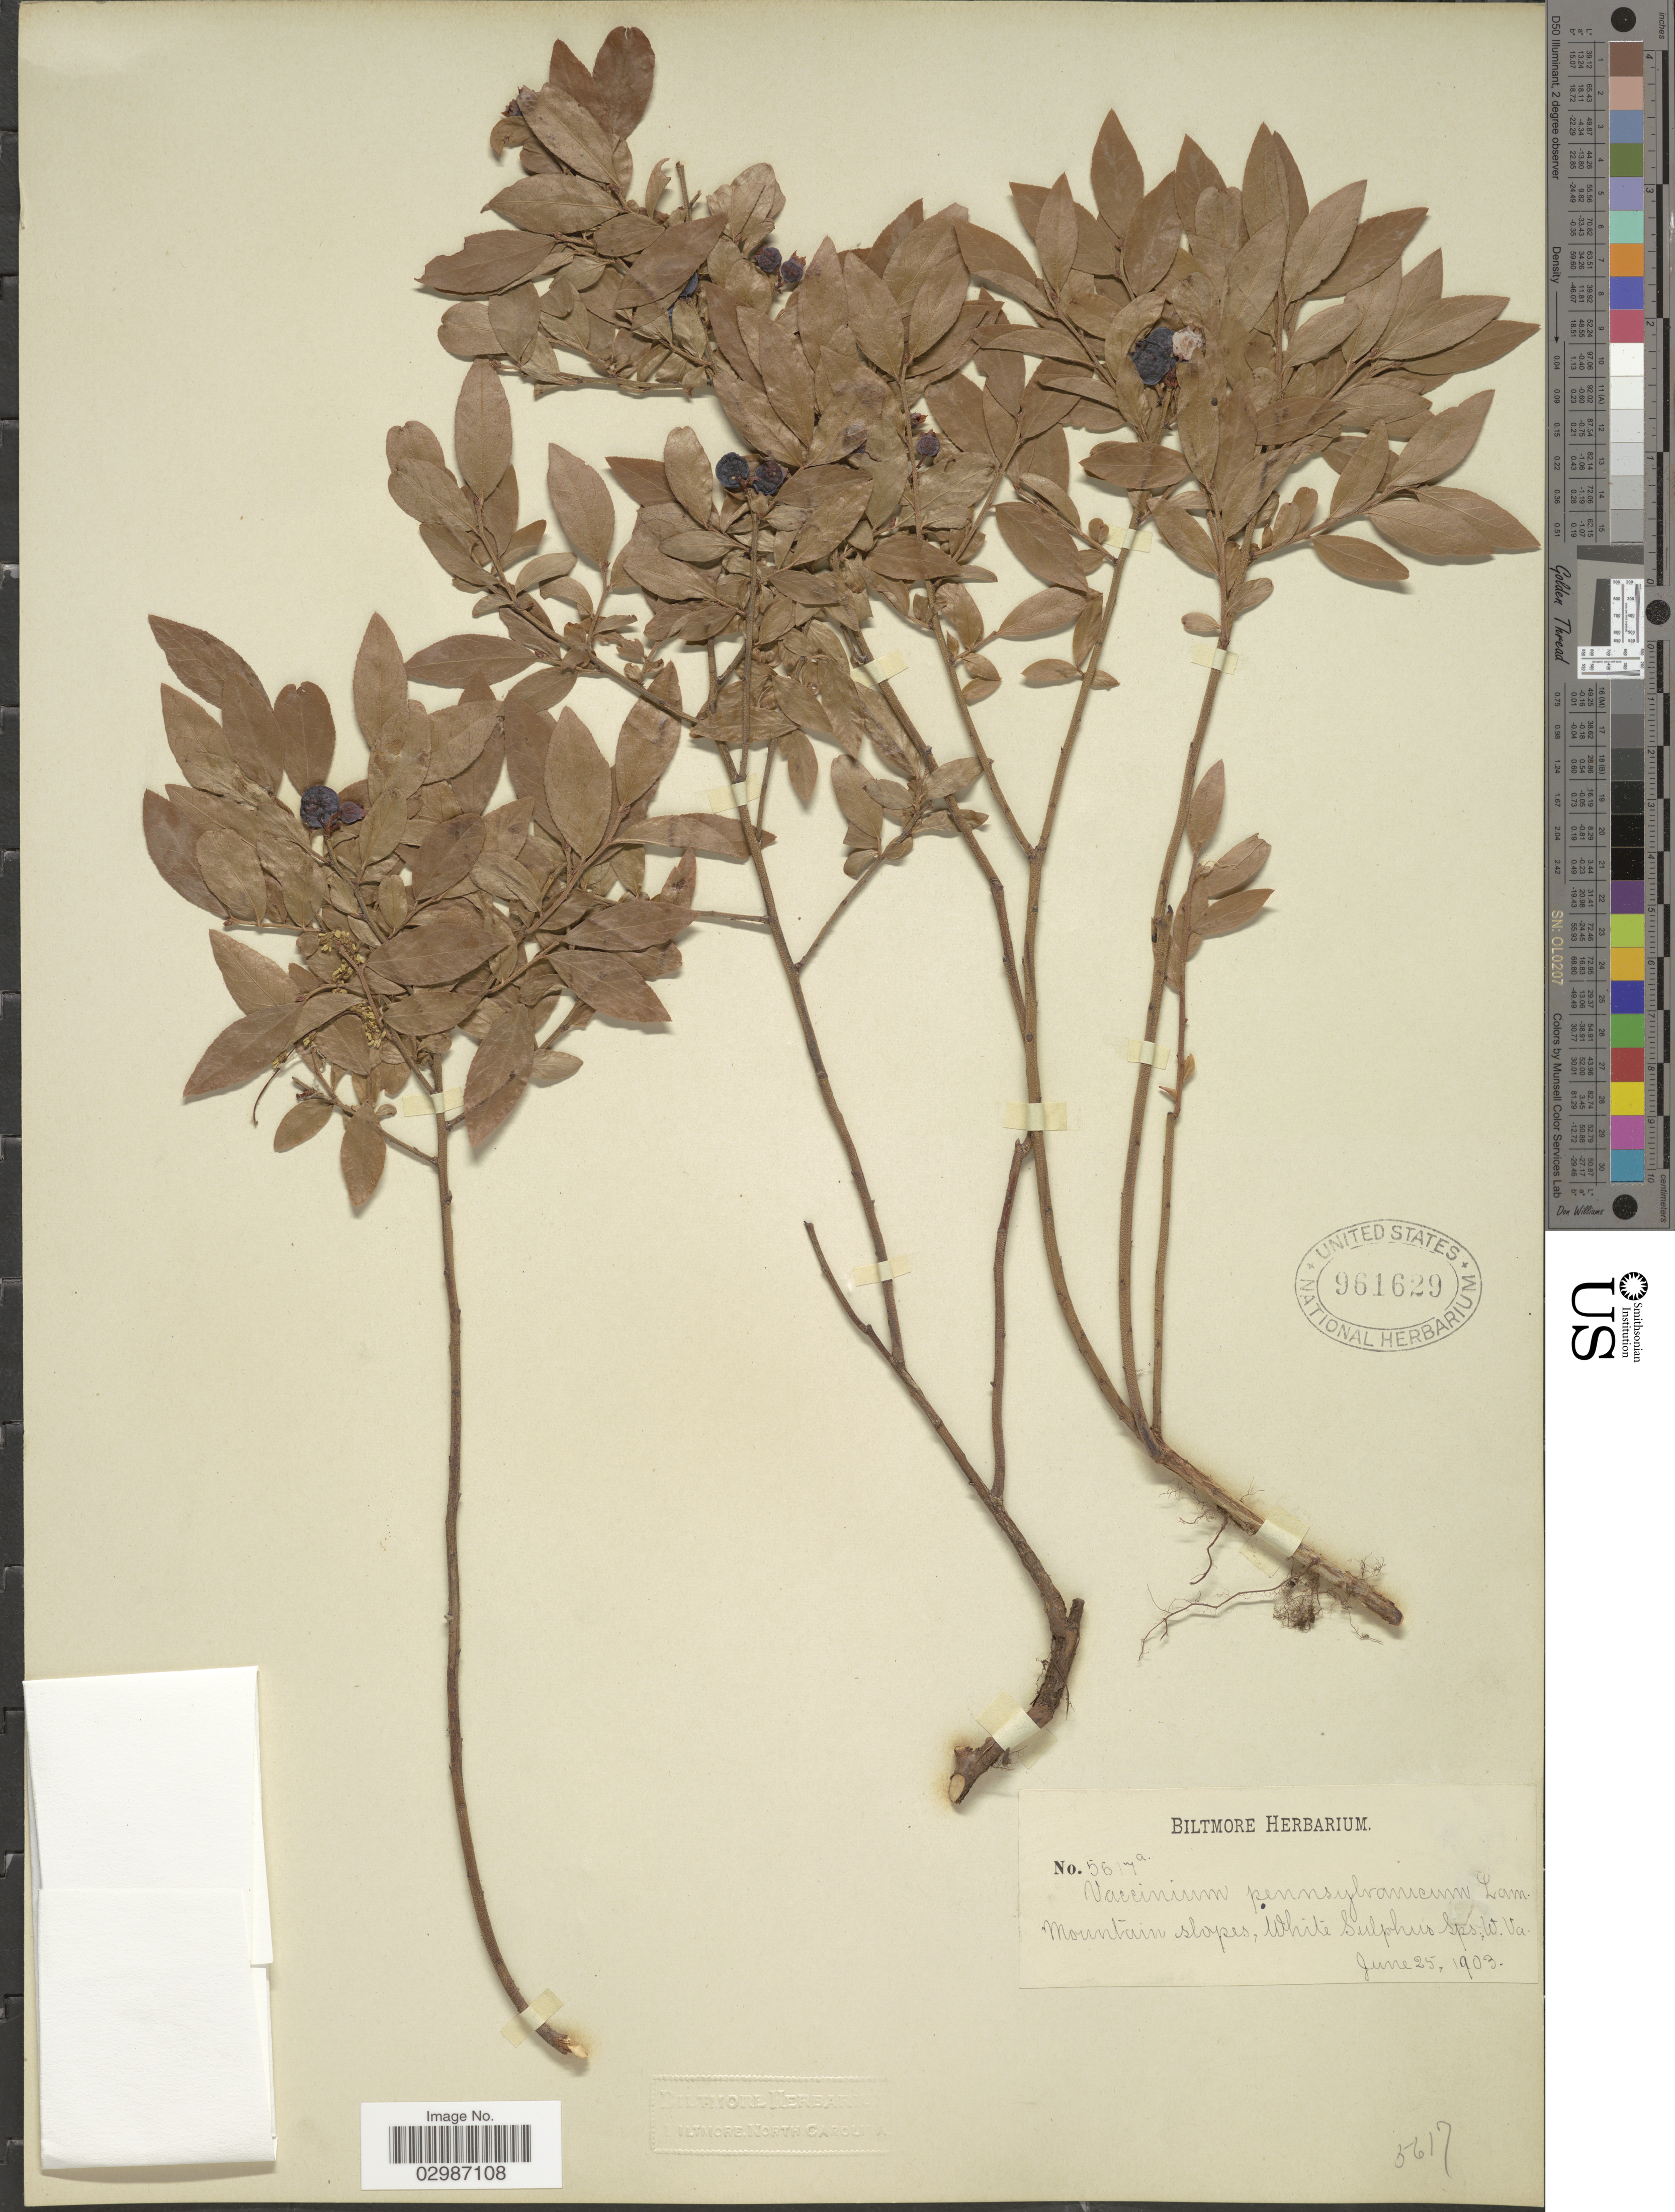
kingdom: Plantae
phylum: Tracheophyta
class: Magnoliopsida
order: Ericales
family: Ericaceae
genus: Vaccinium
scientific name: Vaccinium angustifolium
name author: Aiton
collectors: ex herb. Biltmore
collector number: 5617a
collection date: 1903-06-25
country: United States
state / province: West Virginia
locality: Mountains slopes, White Sulphus Sps, W. Va.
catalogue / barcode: US 961629